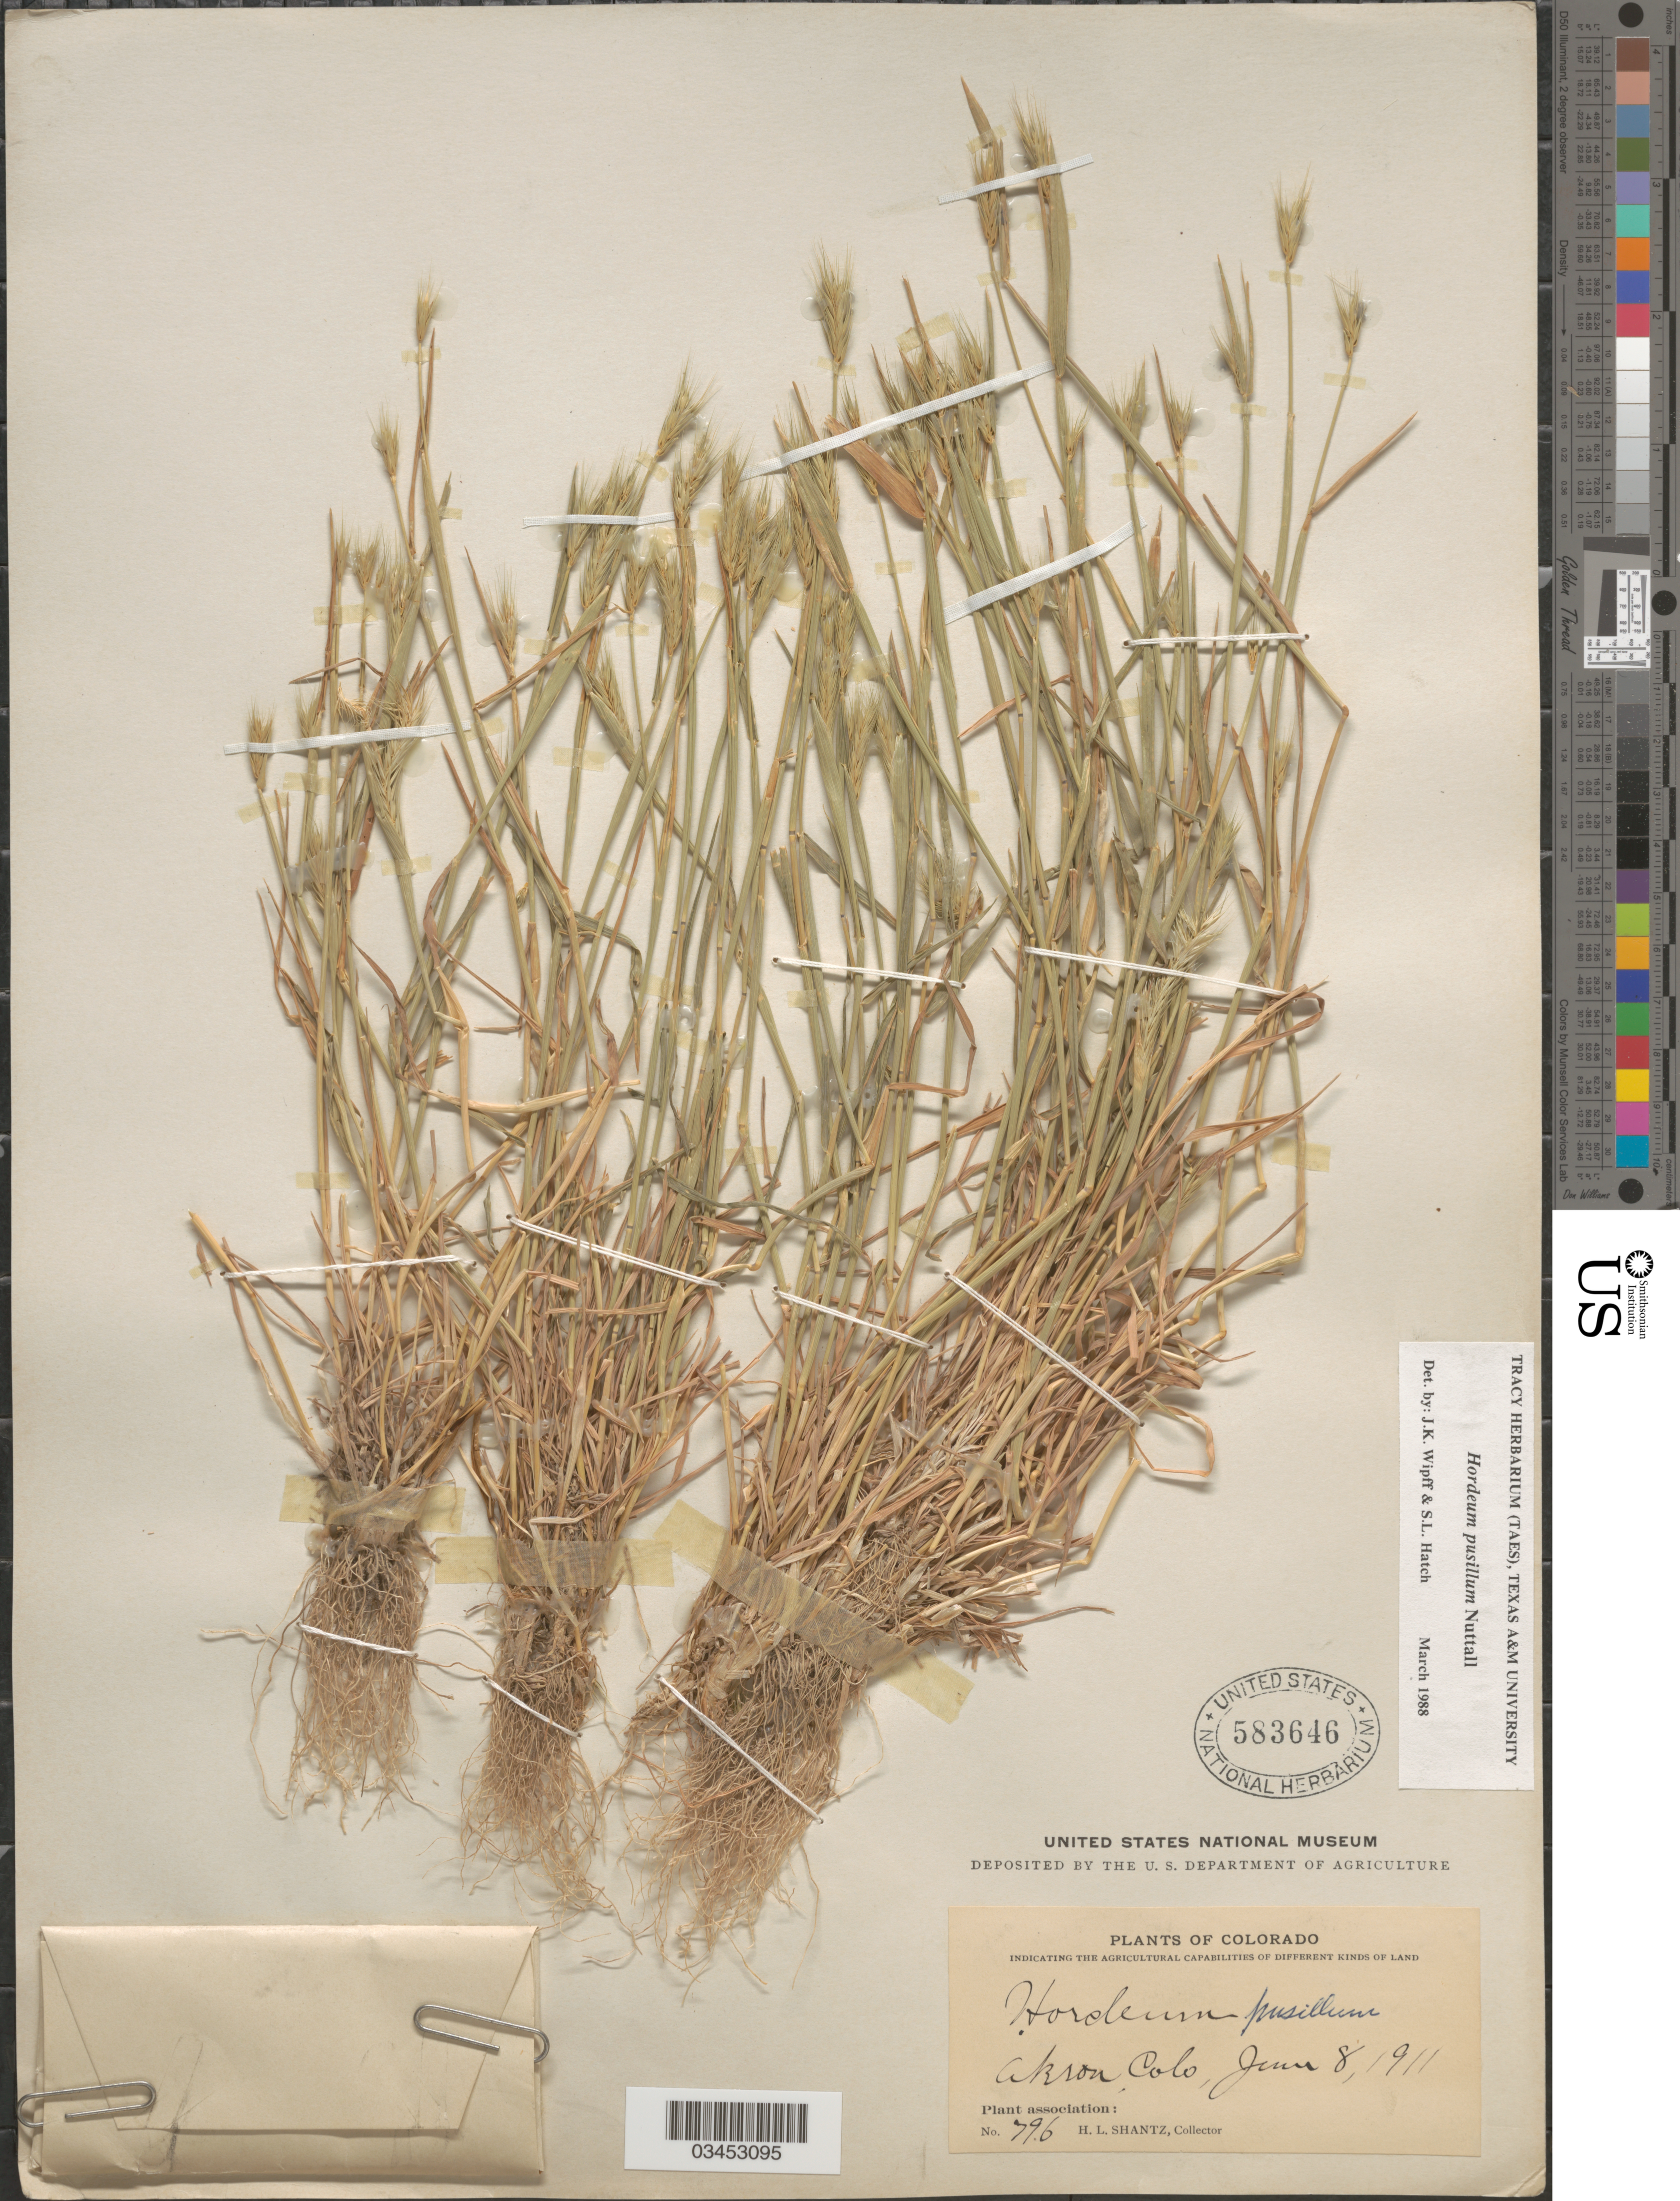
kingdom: Plantae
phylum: Tracheophyta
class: Liliopsida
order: Poales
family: Poaceae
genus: Hordeum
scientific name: Hordeum pusillum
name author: Nutt.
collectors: H. Shantz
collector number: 796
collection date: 1911-06-08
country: United States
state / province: Colorado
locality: Akron.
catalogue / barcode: US 583646